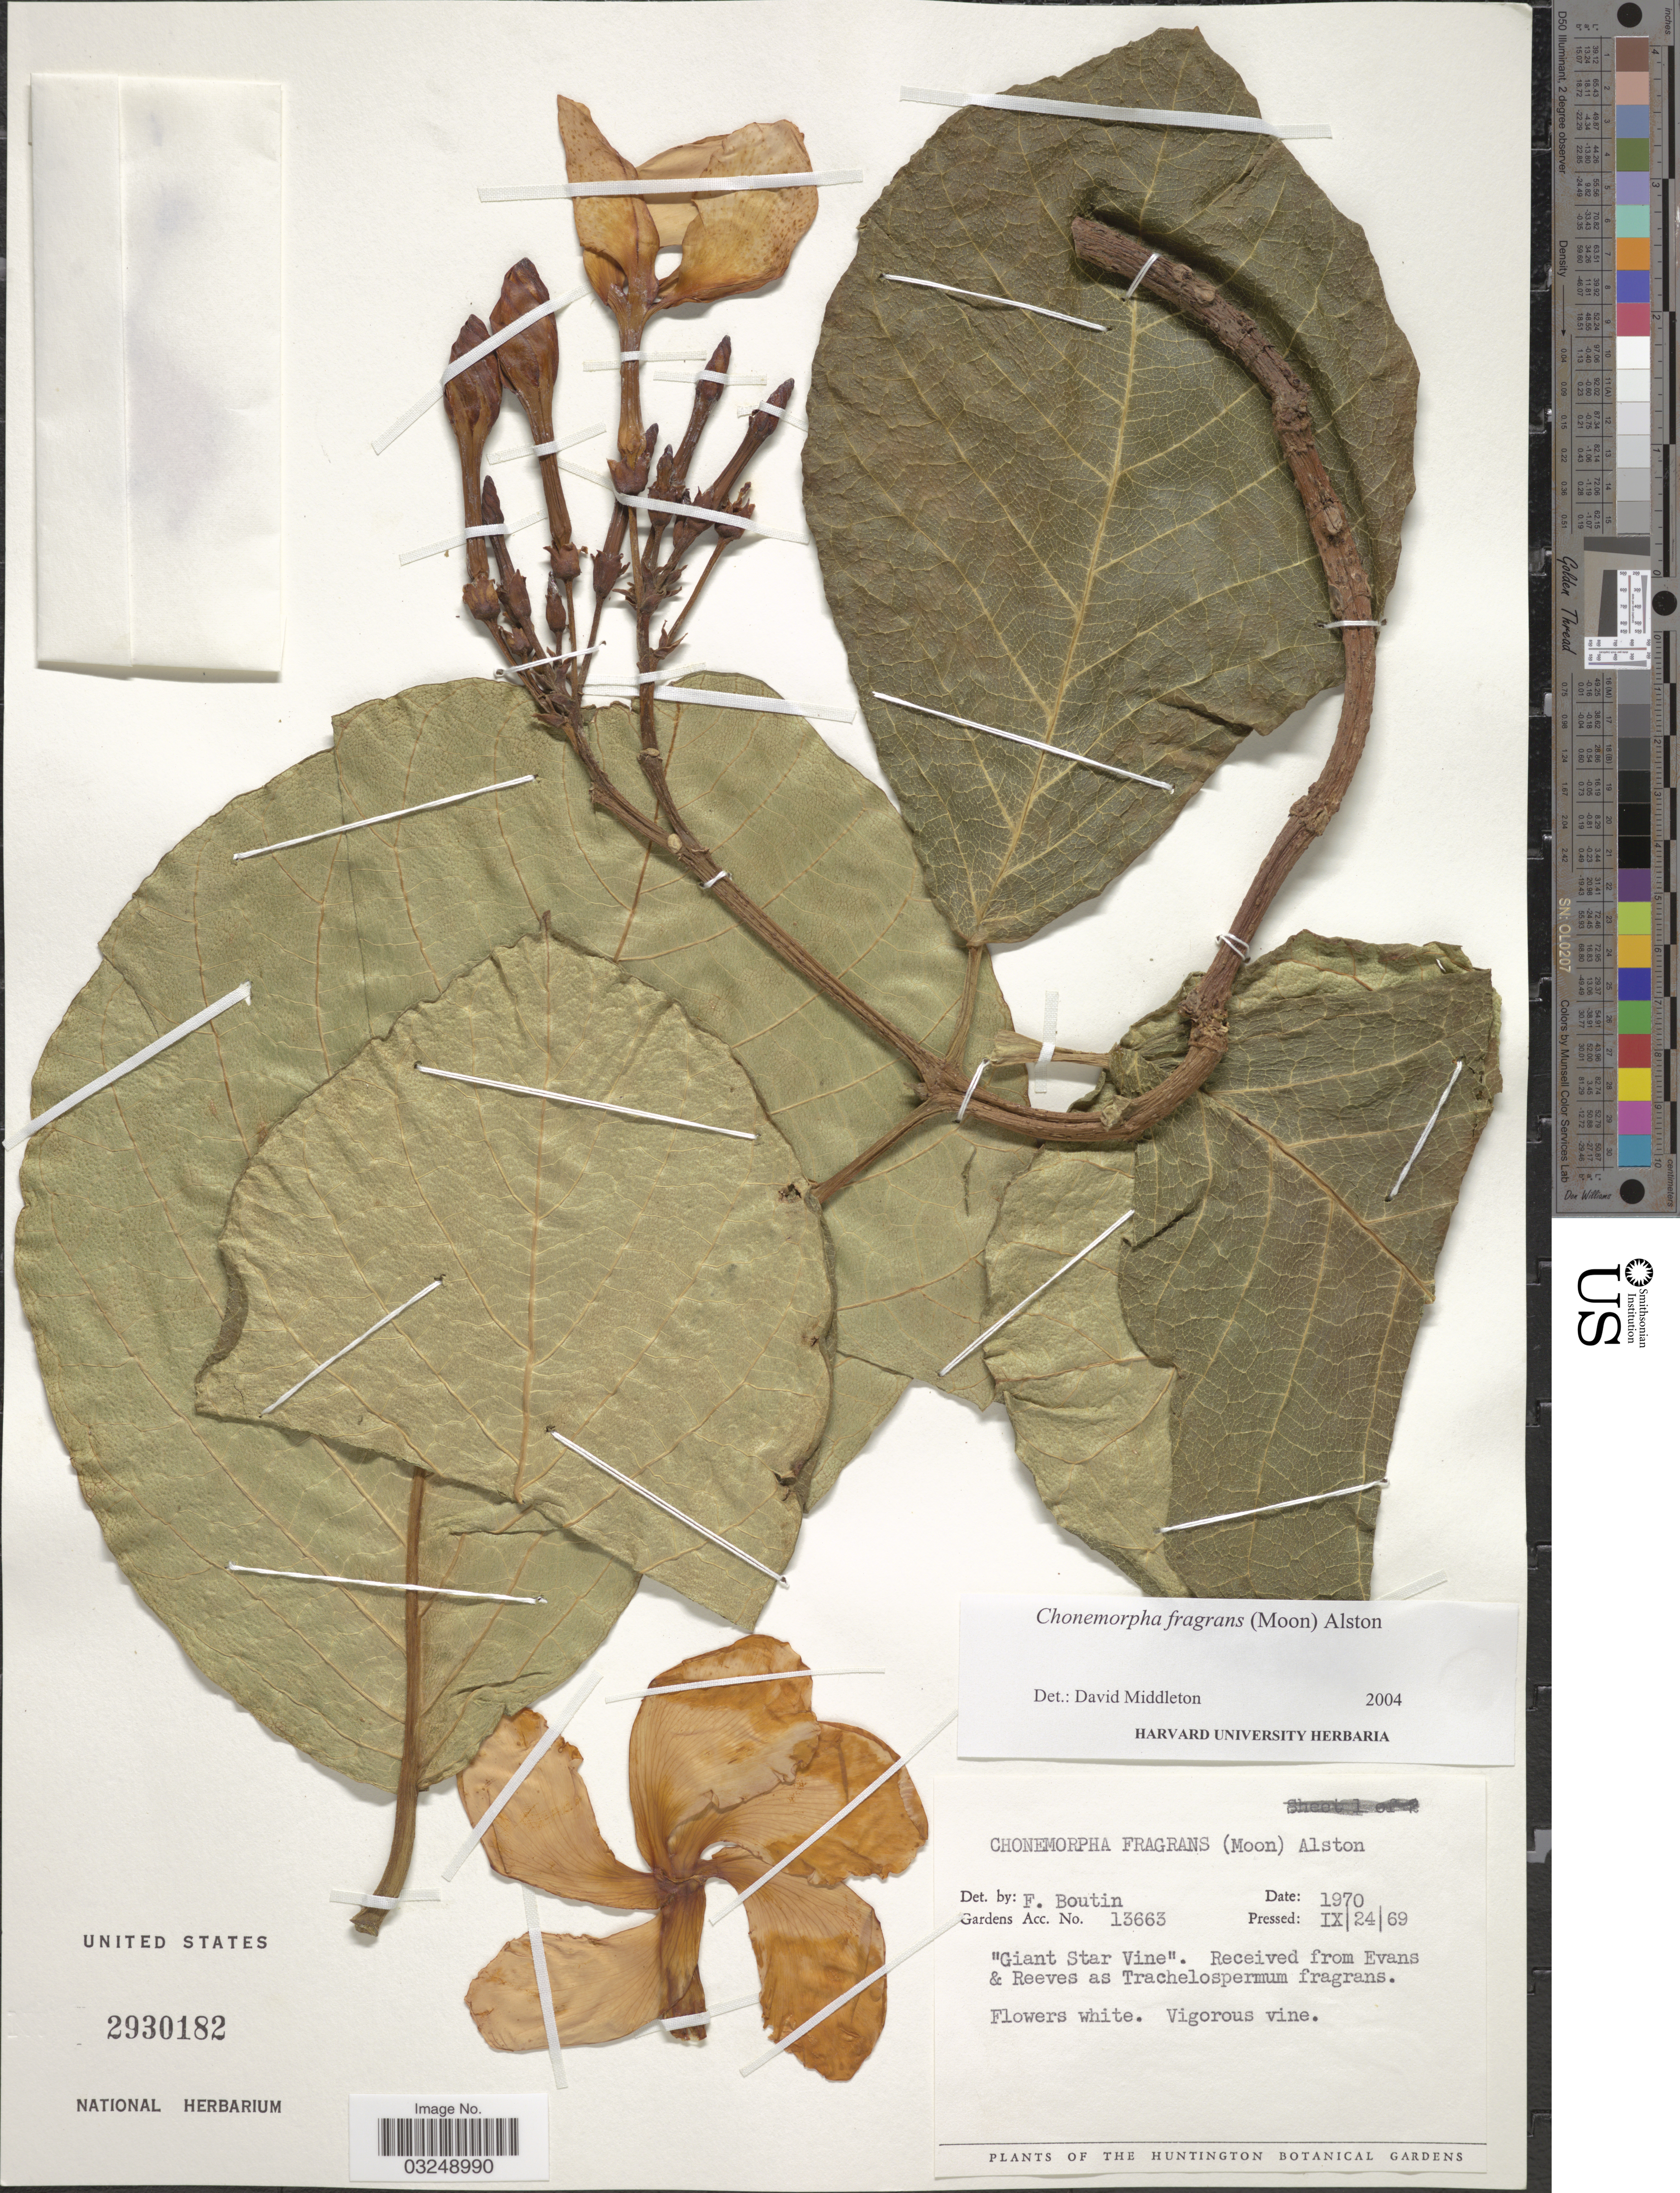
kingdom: Plantae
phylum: Tracheophyta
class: Magnoliopsida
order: Gentianales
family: Apocynaceae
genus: Chonemorpha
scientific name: Chonemorpha fragrans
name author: (K.H. Moon) Alston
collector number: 13663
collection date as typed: Transcribed d/m/y: 24/9/69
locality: The Huntington Botanical Gardens. [unsure placement]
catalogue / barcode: US 2930182